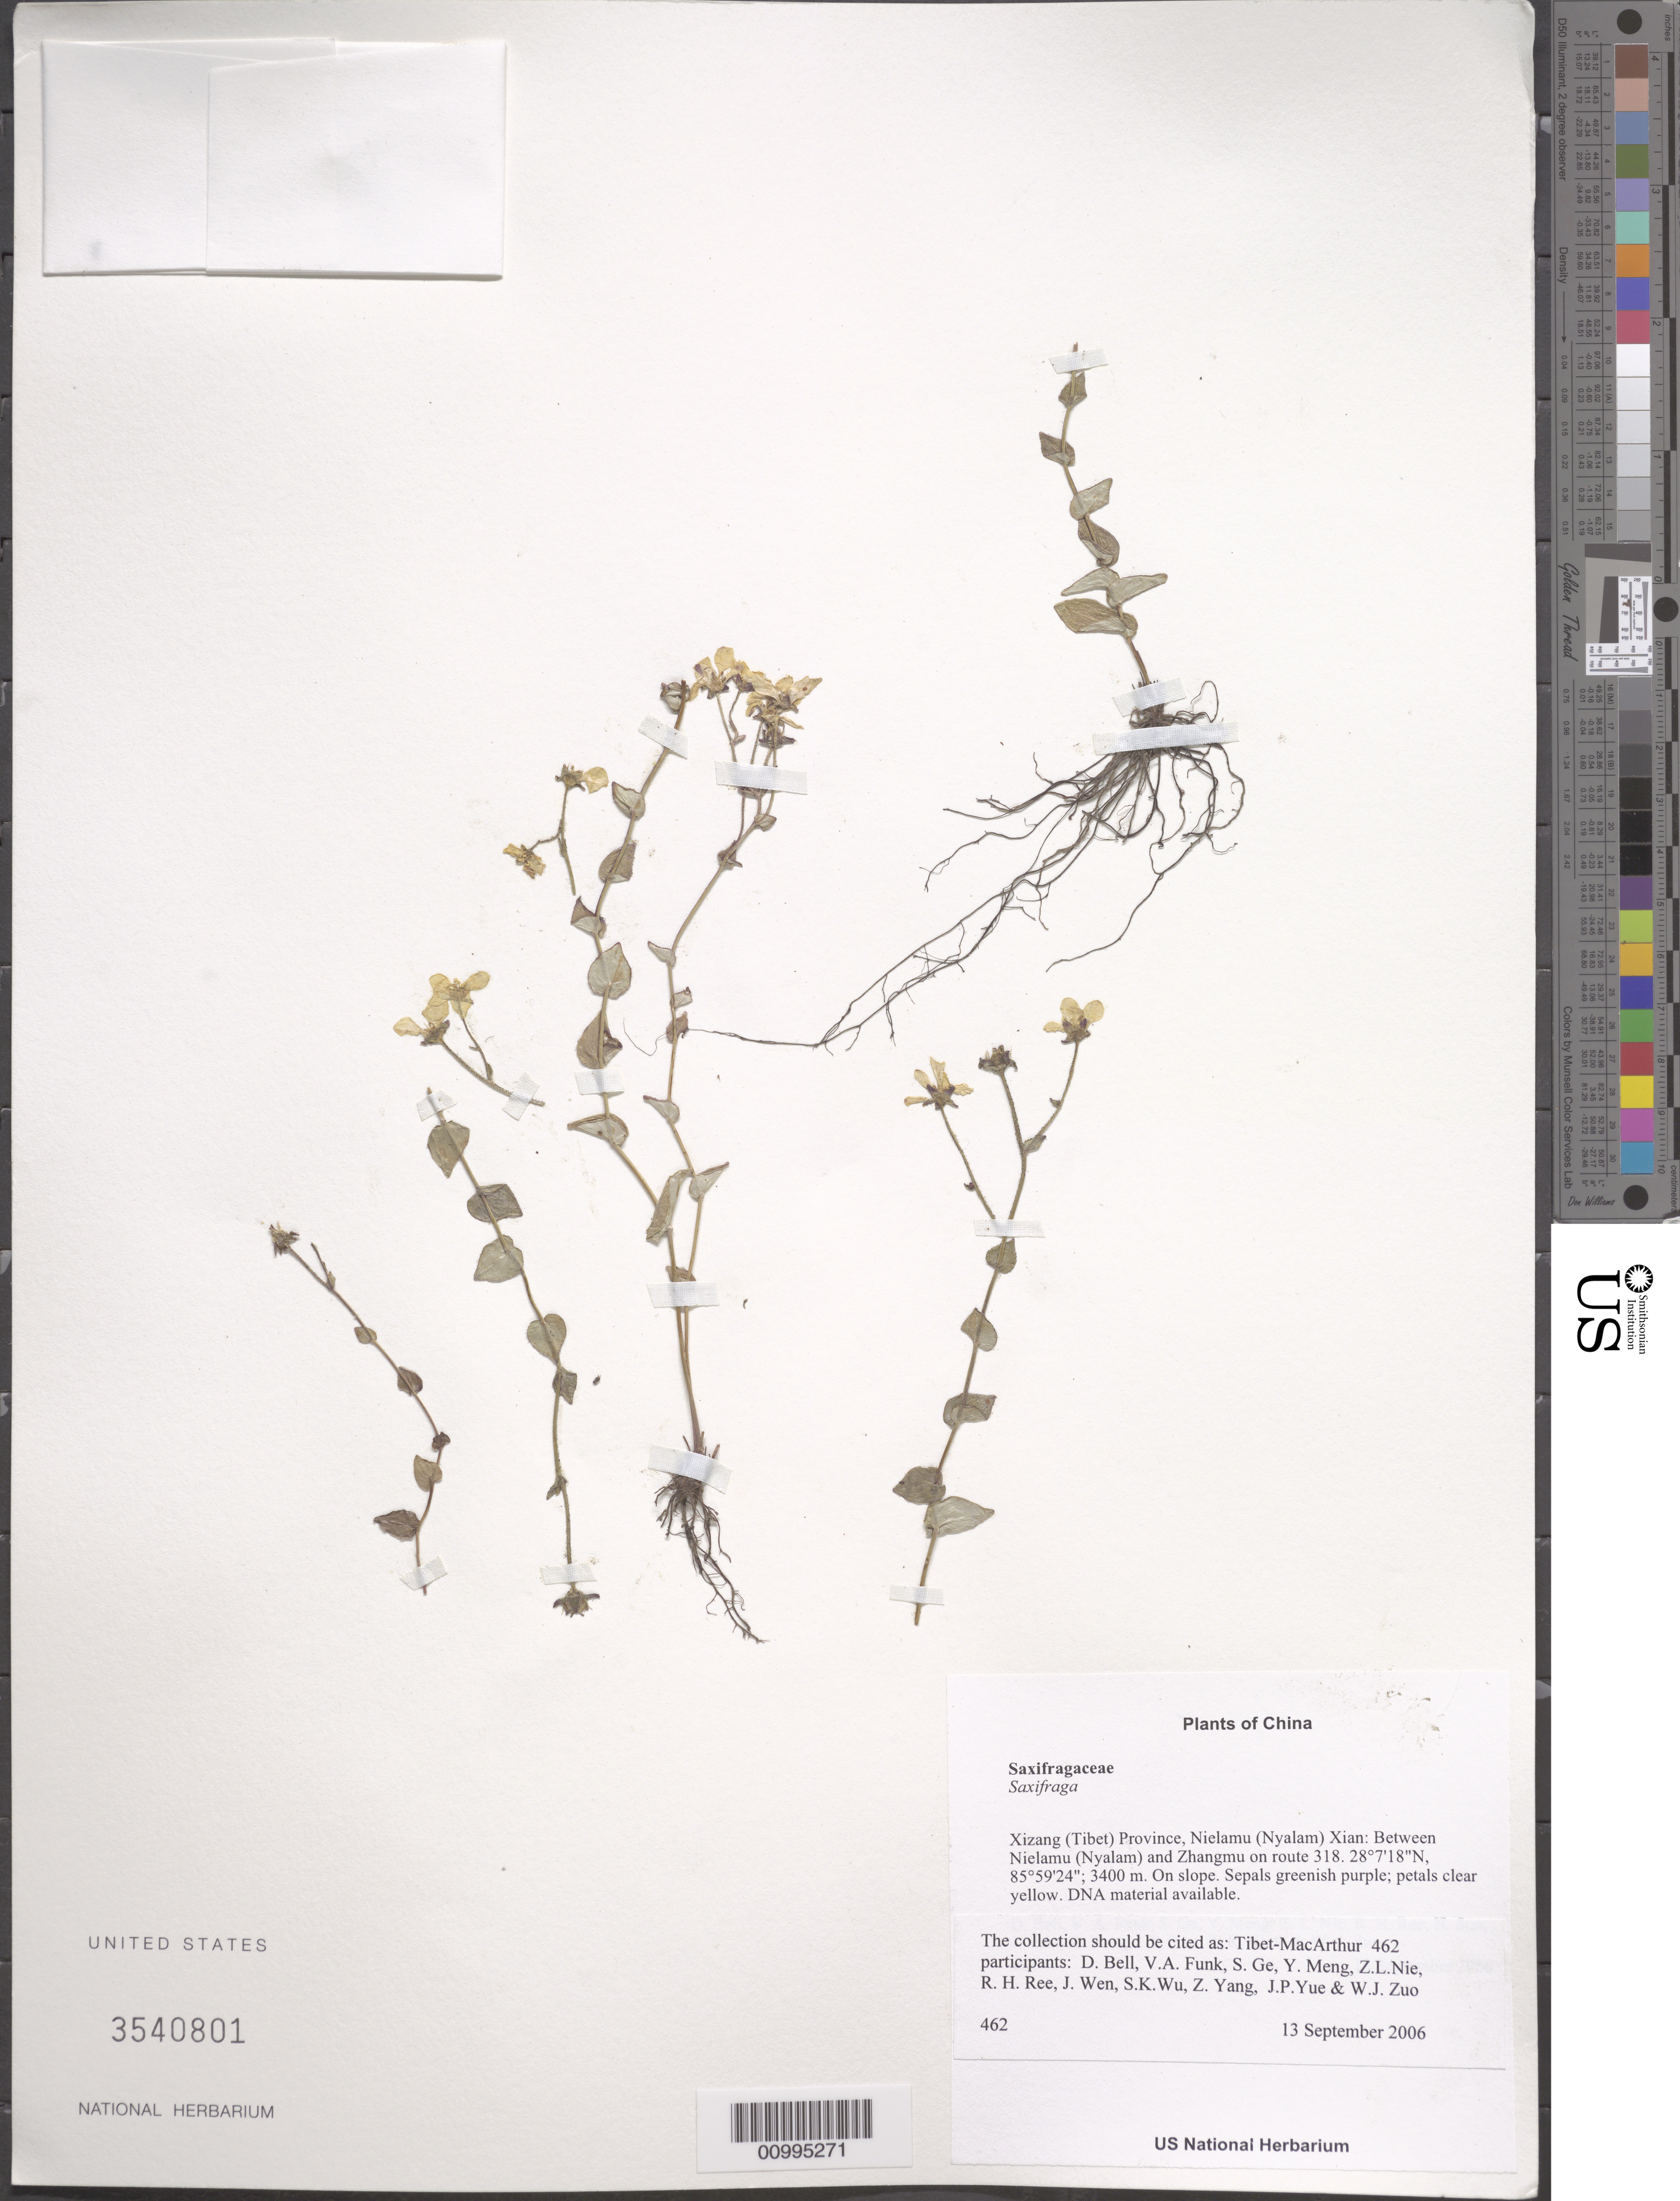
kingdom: Plantae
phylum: Tracheophyta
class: Magnoliopsida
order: Saxifragales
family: Saxifragaceae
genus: Saxifraga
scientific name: Saxifraga sp.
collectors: Tibet-MacArthur, D. A. Bell, V. Funk, S. Ge, Y. Meng, Z. Nie, R. Ree, H. Sun, J. Wen, Z. Yang, J. Yue, Z. Zhou & W. Zuo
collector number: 462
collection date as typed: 13 Sep 2006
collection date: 2006-09-13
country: China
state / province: Xizang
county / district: Nielamu (Nyalam) Xian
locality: Between Nielamu (Nyalam) and Zhangmu on route 318.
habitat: Rocky slopes, cliff bases and disturbed areas beside road. On slope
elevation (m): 3400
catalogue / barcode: US 3540801